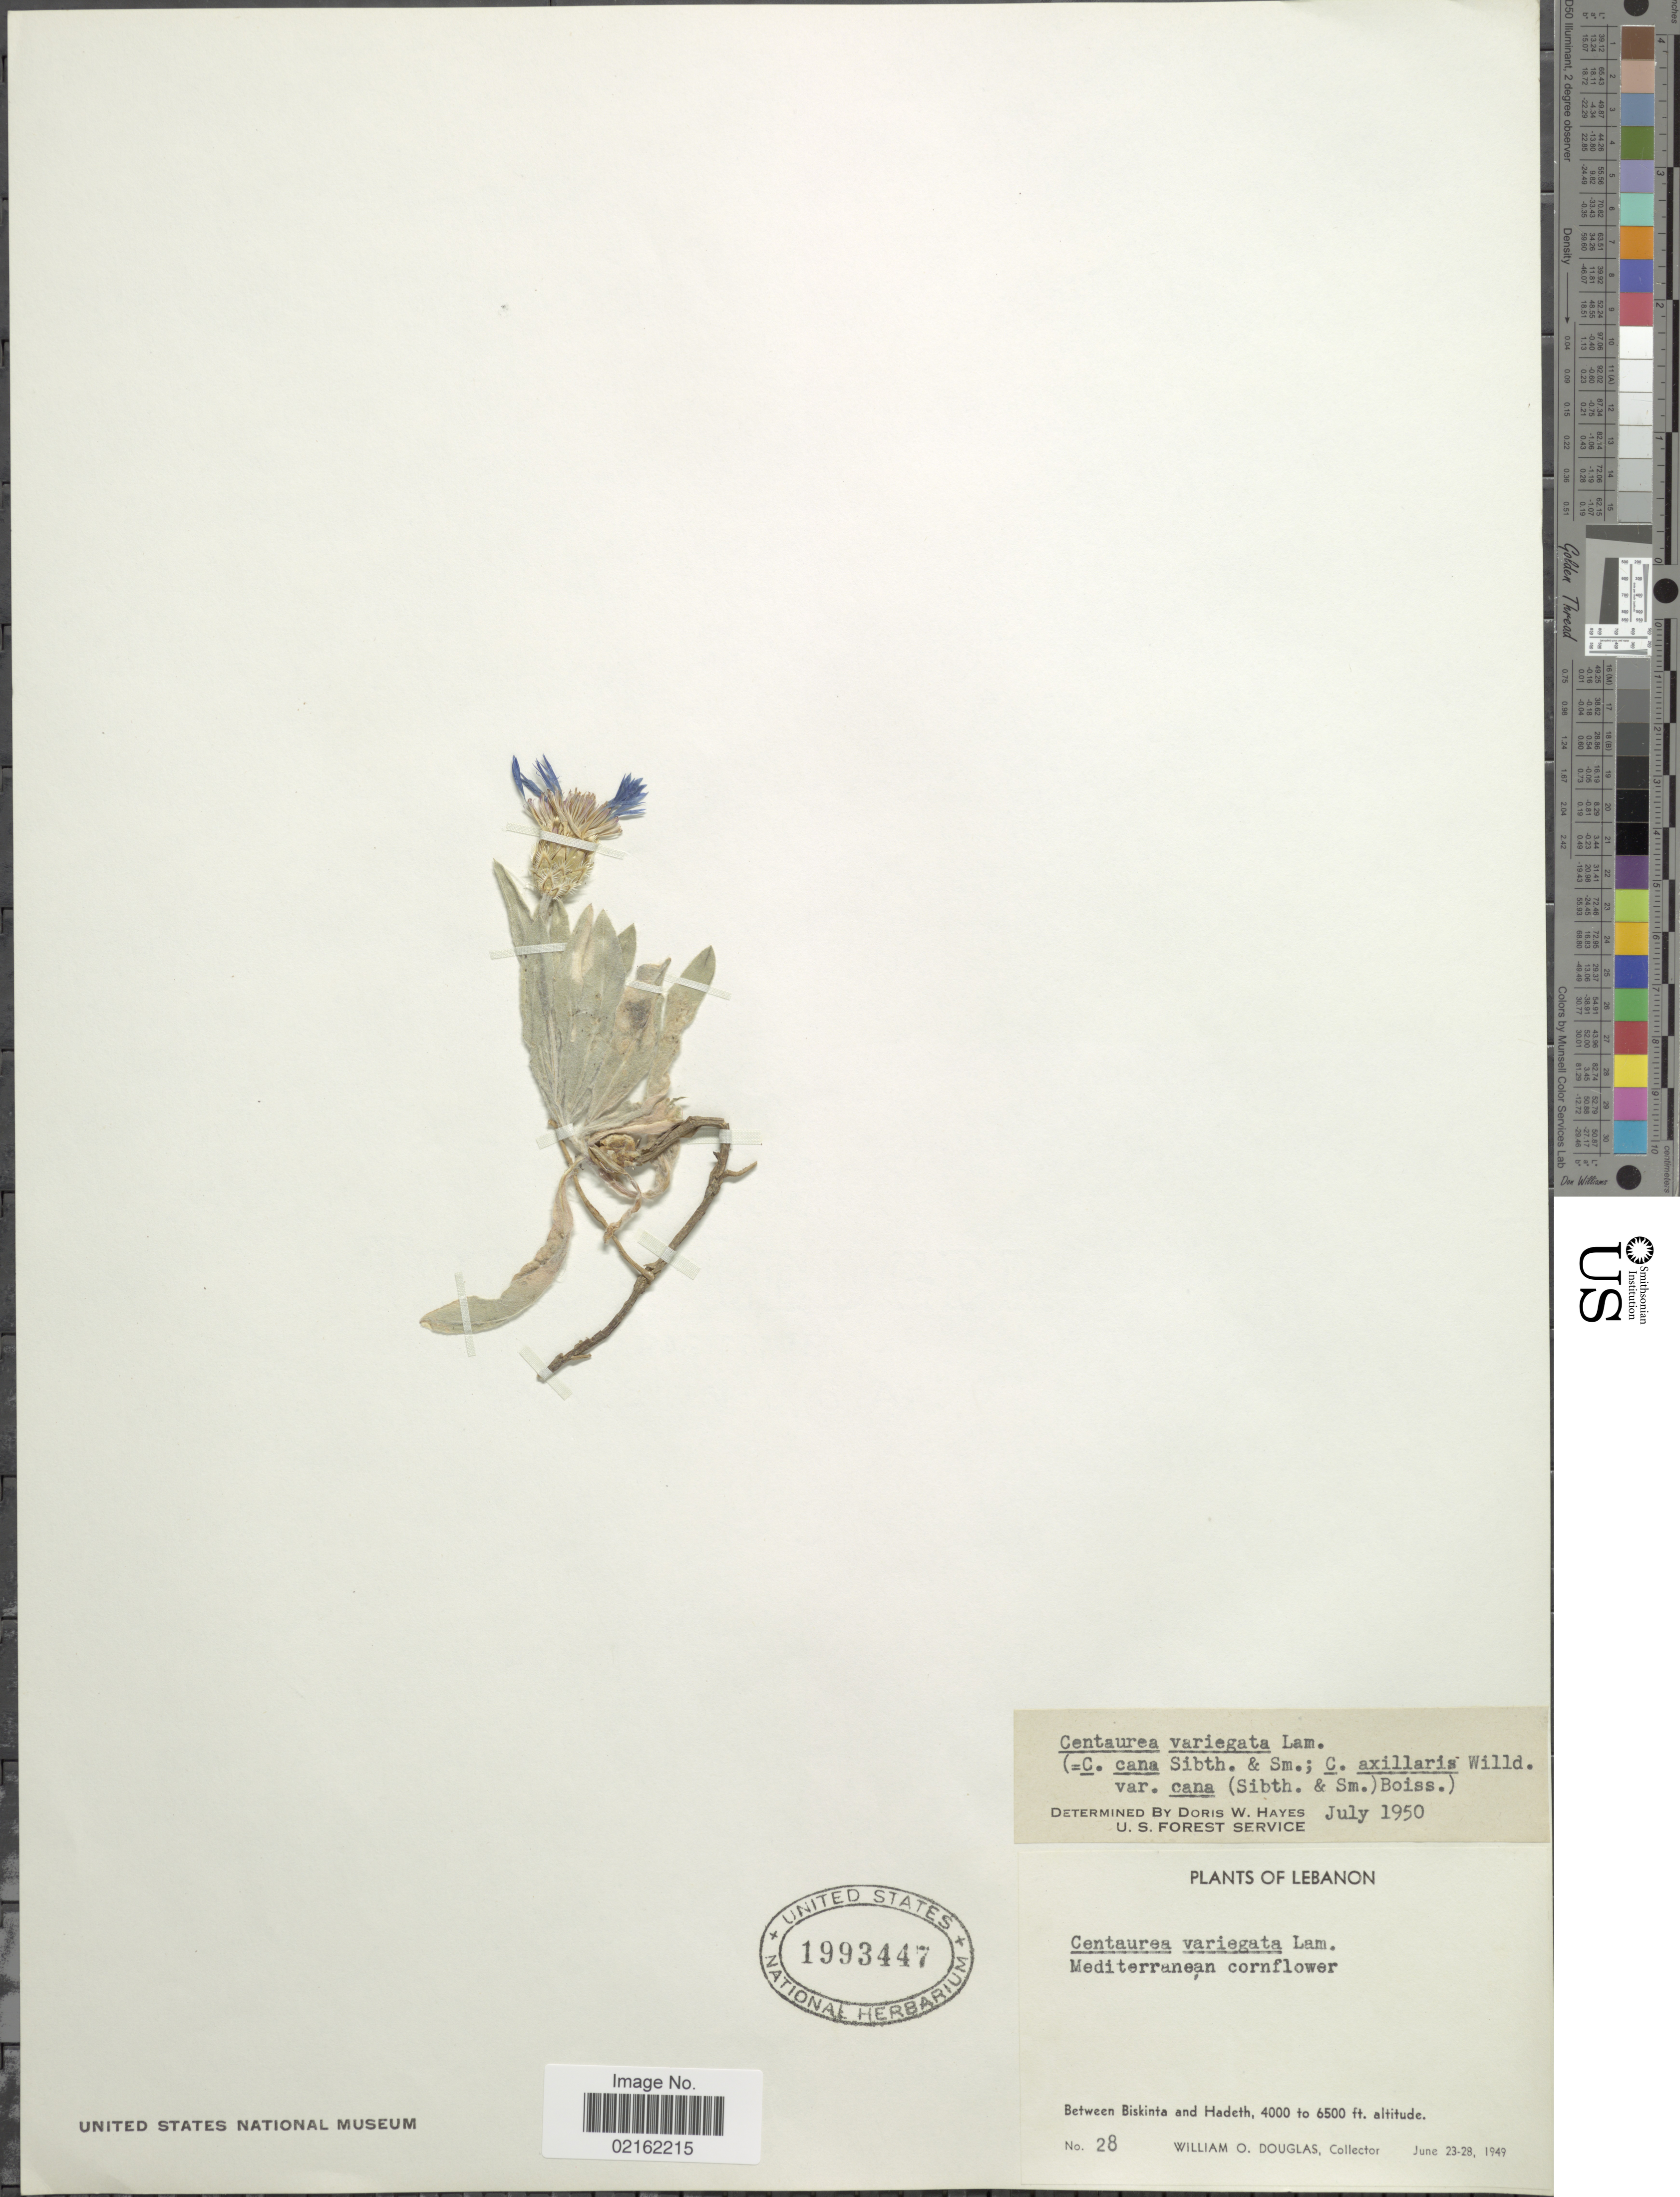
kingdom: Plantae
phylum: Tracheophyta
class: Magnoliopsida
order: Asterales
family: Asteraceae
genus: Centaurea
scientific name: Centaurea triumfetti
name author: All.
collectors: W. Douglas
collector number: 28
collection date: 1949-06-23/1949-06-28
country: Lebanon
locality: Between Biskinta and Hadeth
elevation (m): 1219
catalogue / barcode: US 1993447